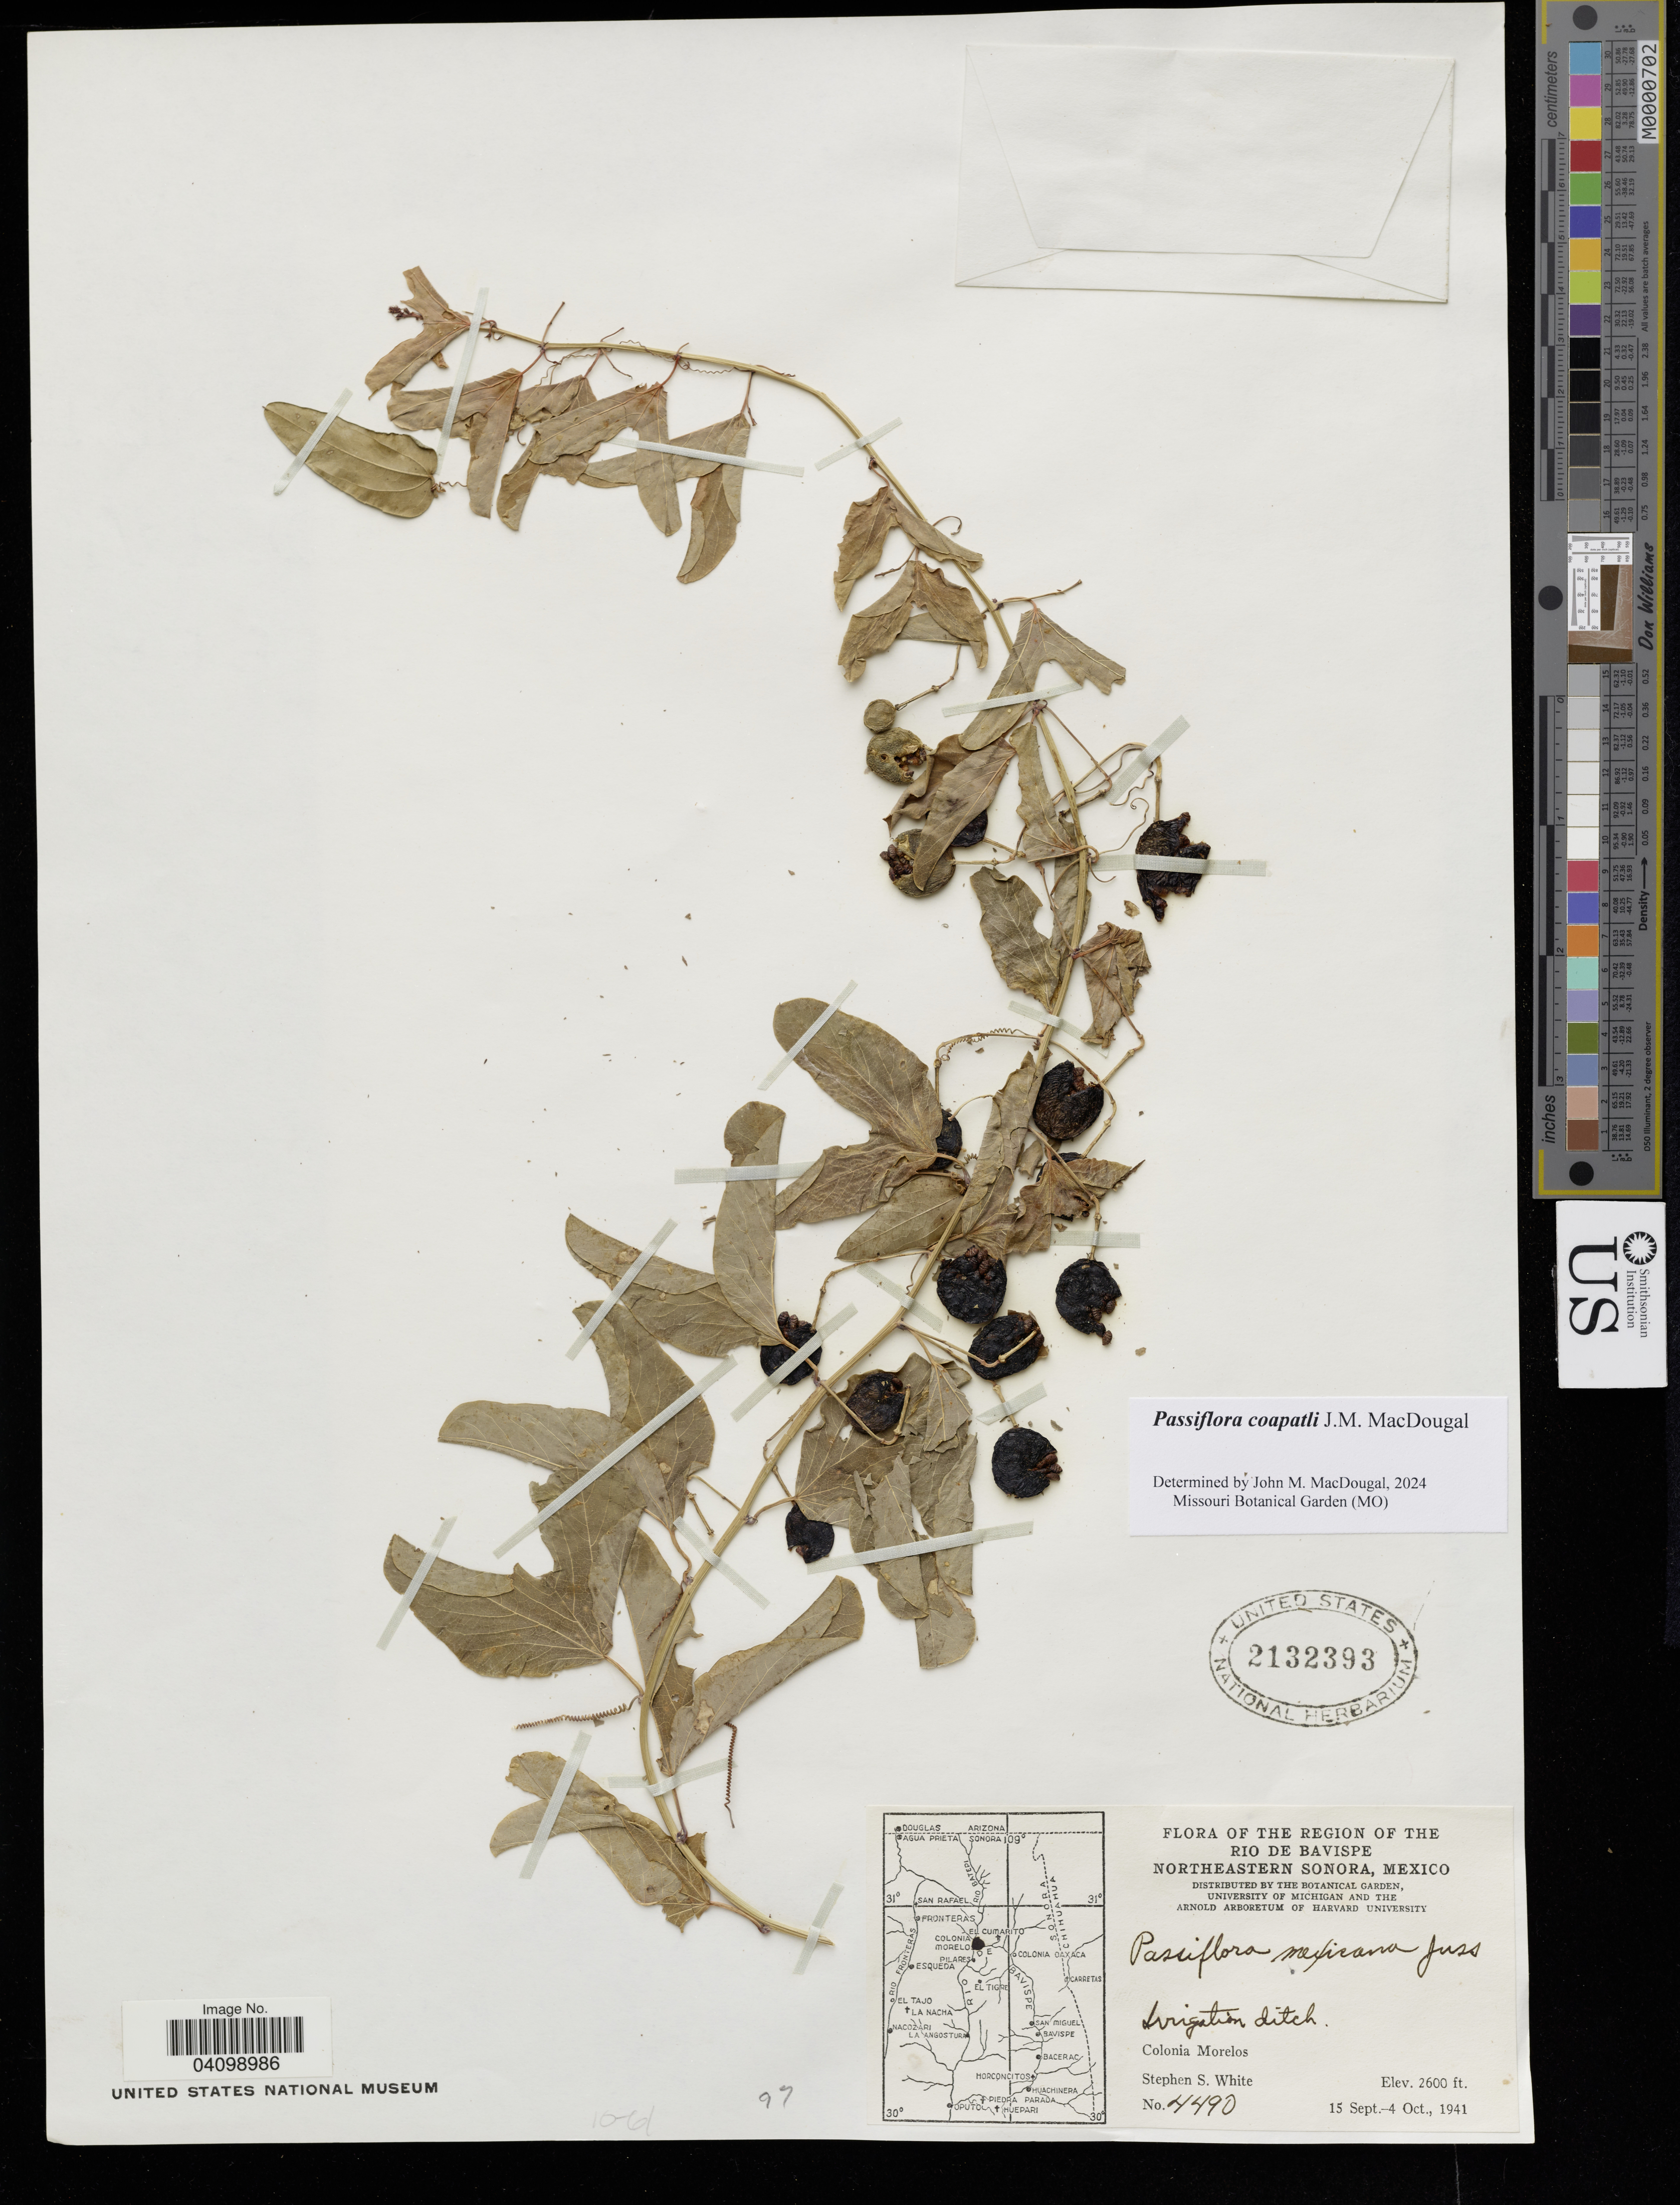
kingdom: Plantae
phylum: Tracheophyta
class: Magnoliopsida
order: Malpighiales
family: Passifloraceae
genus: Passiflora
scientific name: Passiflora coapatli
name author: J.M. MacDougal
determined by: MacDougal, John M.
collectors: S. S. White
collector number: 4490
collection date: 1941-09-15/1941-10-04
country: Mexico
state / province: Sonora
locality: The Region of the Rio de Bavispe. Northeastern Sonora. Colona Morelos.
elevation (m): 792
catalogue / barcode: US 2132393